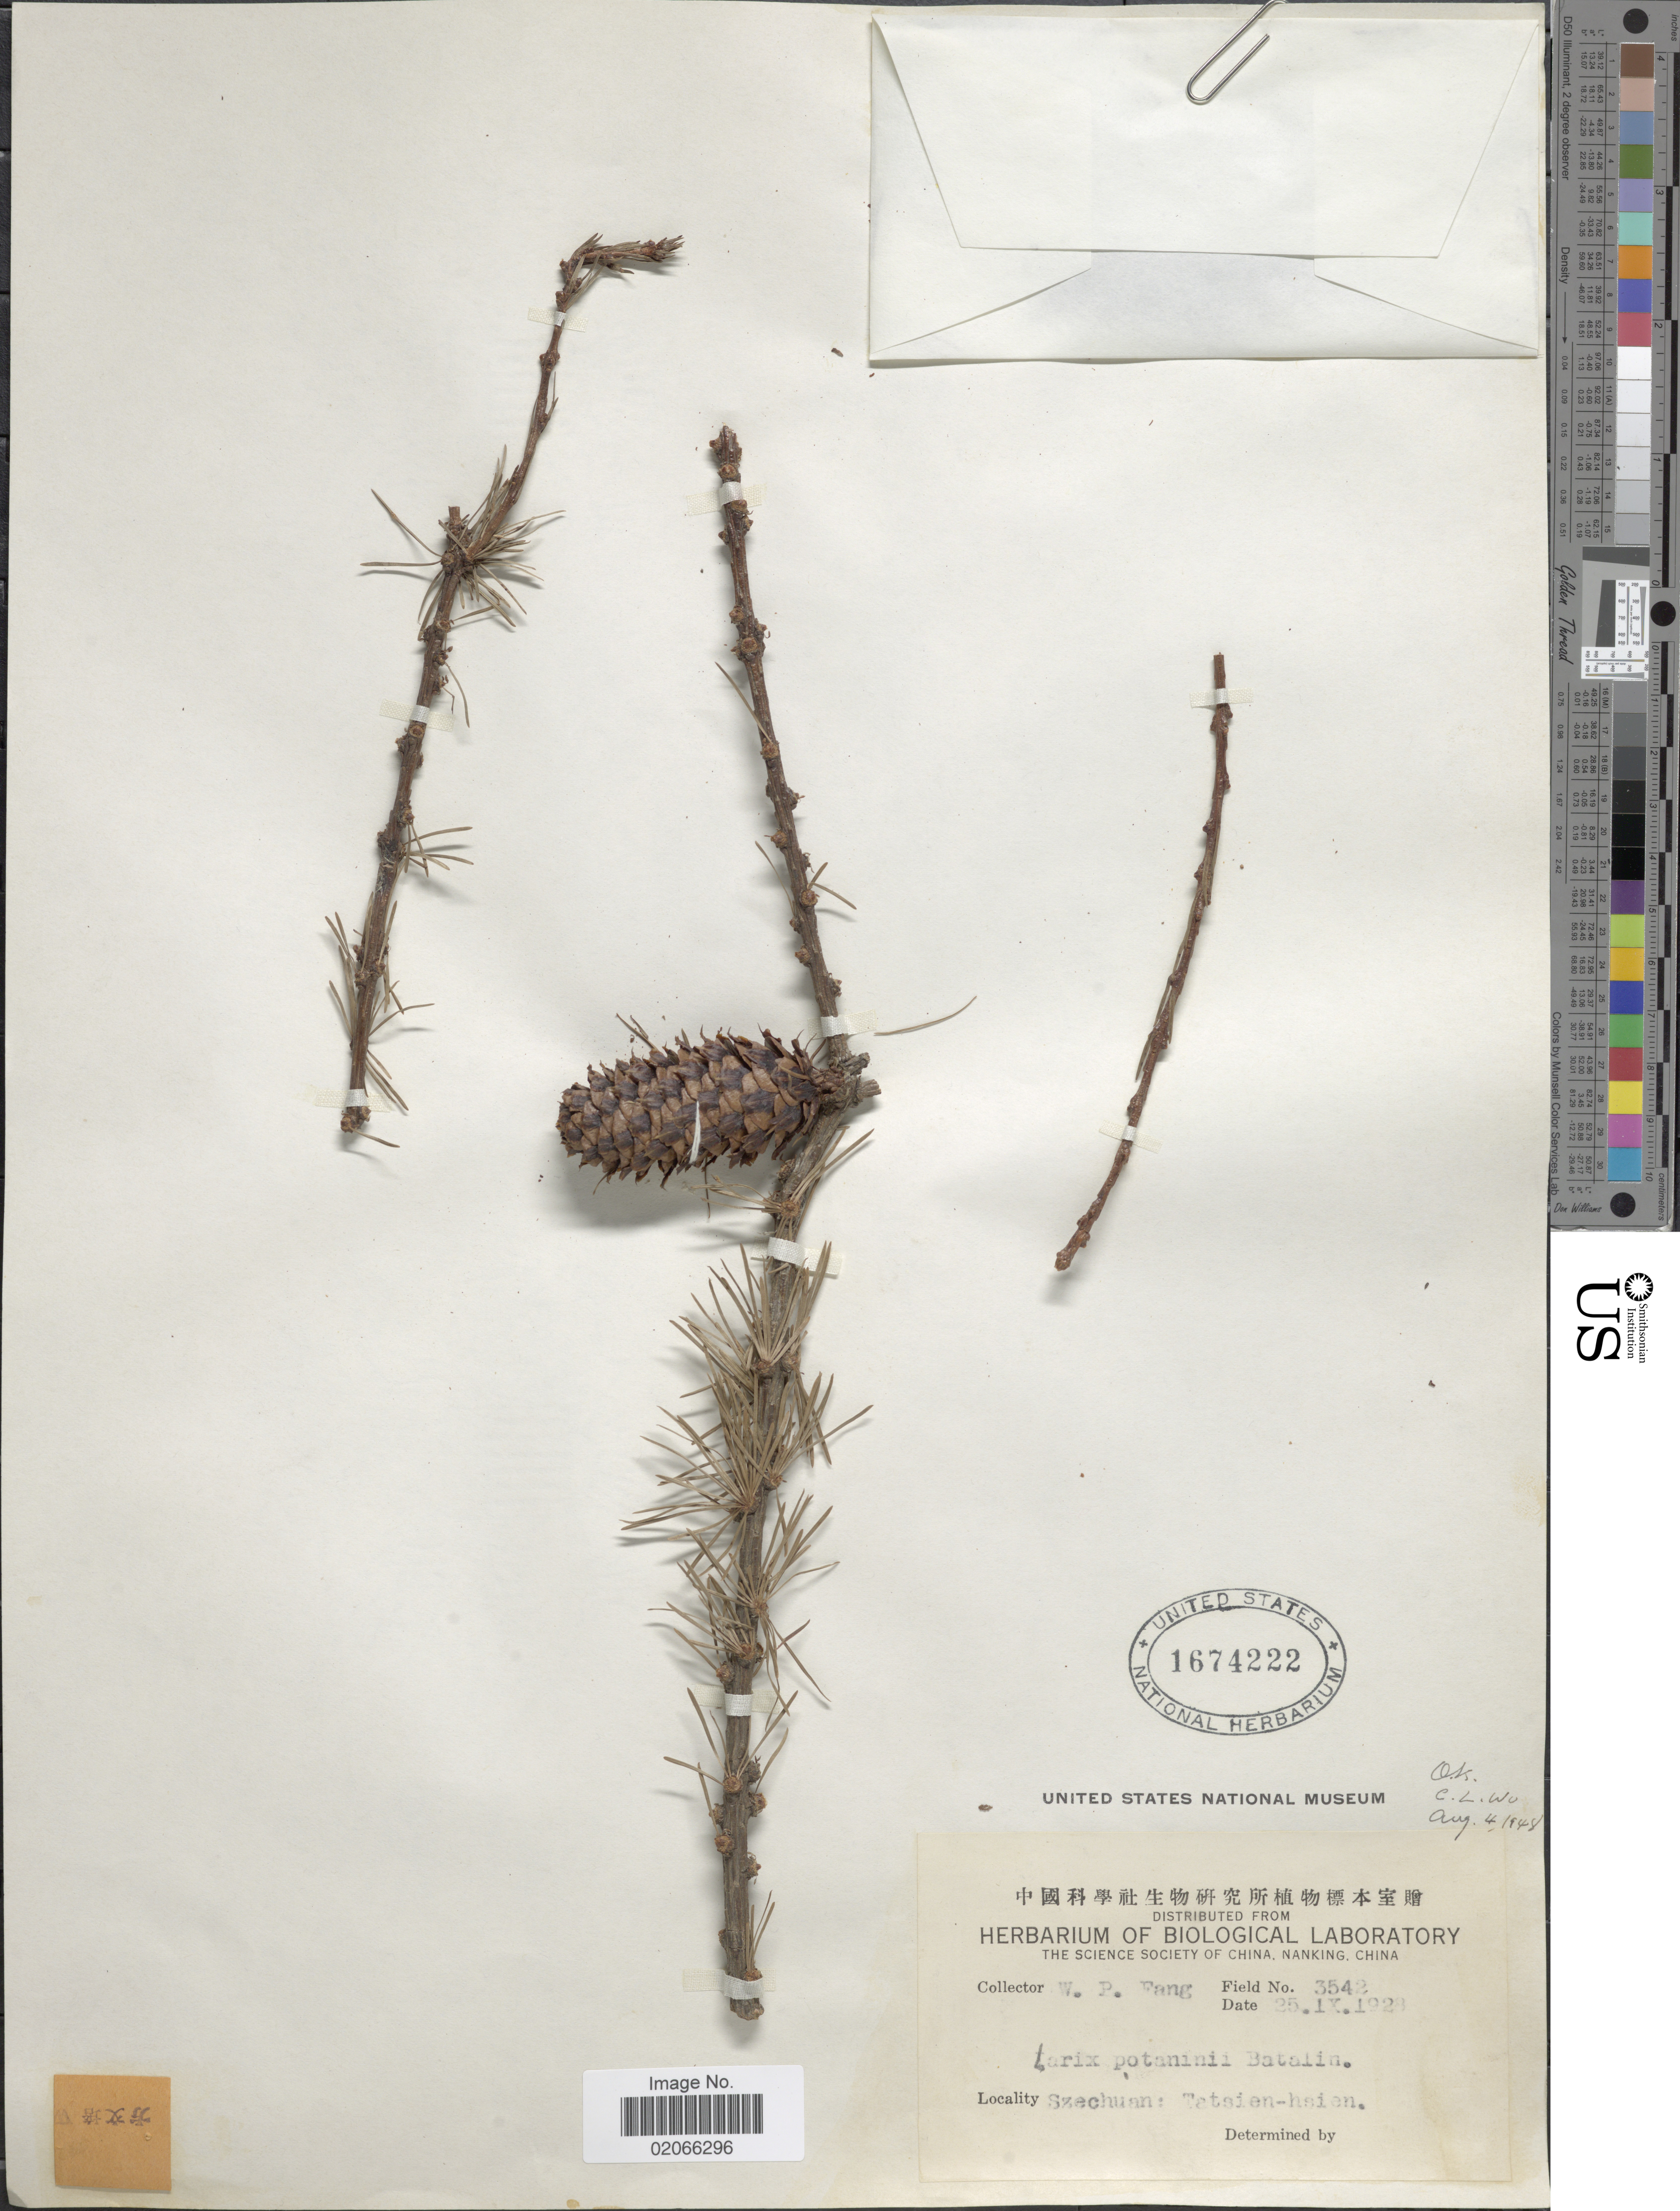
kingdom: Plantae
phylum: Tracheophyta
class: Pinopsida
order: Pinales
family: Pinaceae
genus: Larix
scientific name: Larix potaninii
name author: Batalin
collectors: W. P. Fang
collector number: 3542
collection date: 1928-09-25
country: China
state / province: Sichuan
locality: Szechuan: Tatsien-hsien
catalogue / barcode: US 1674222